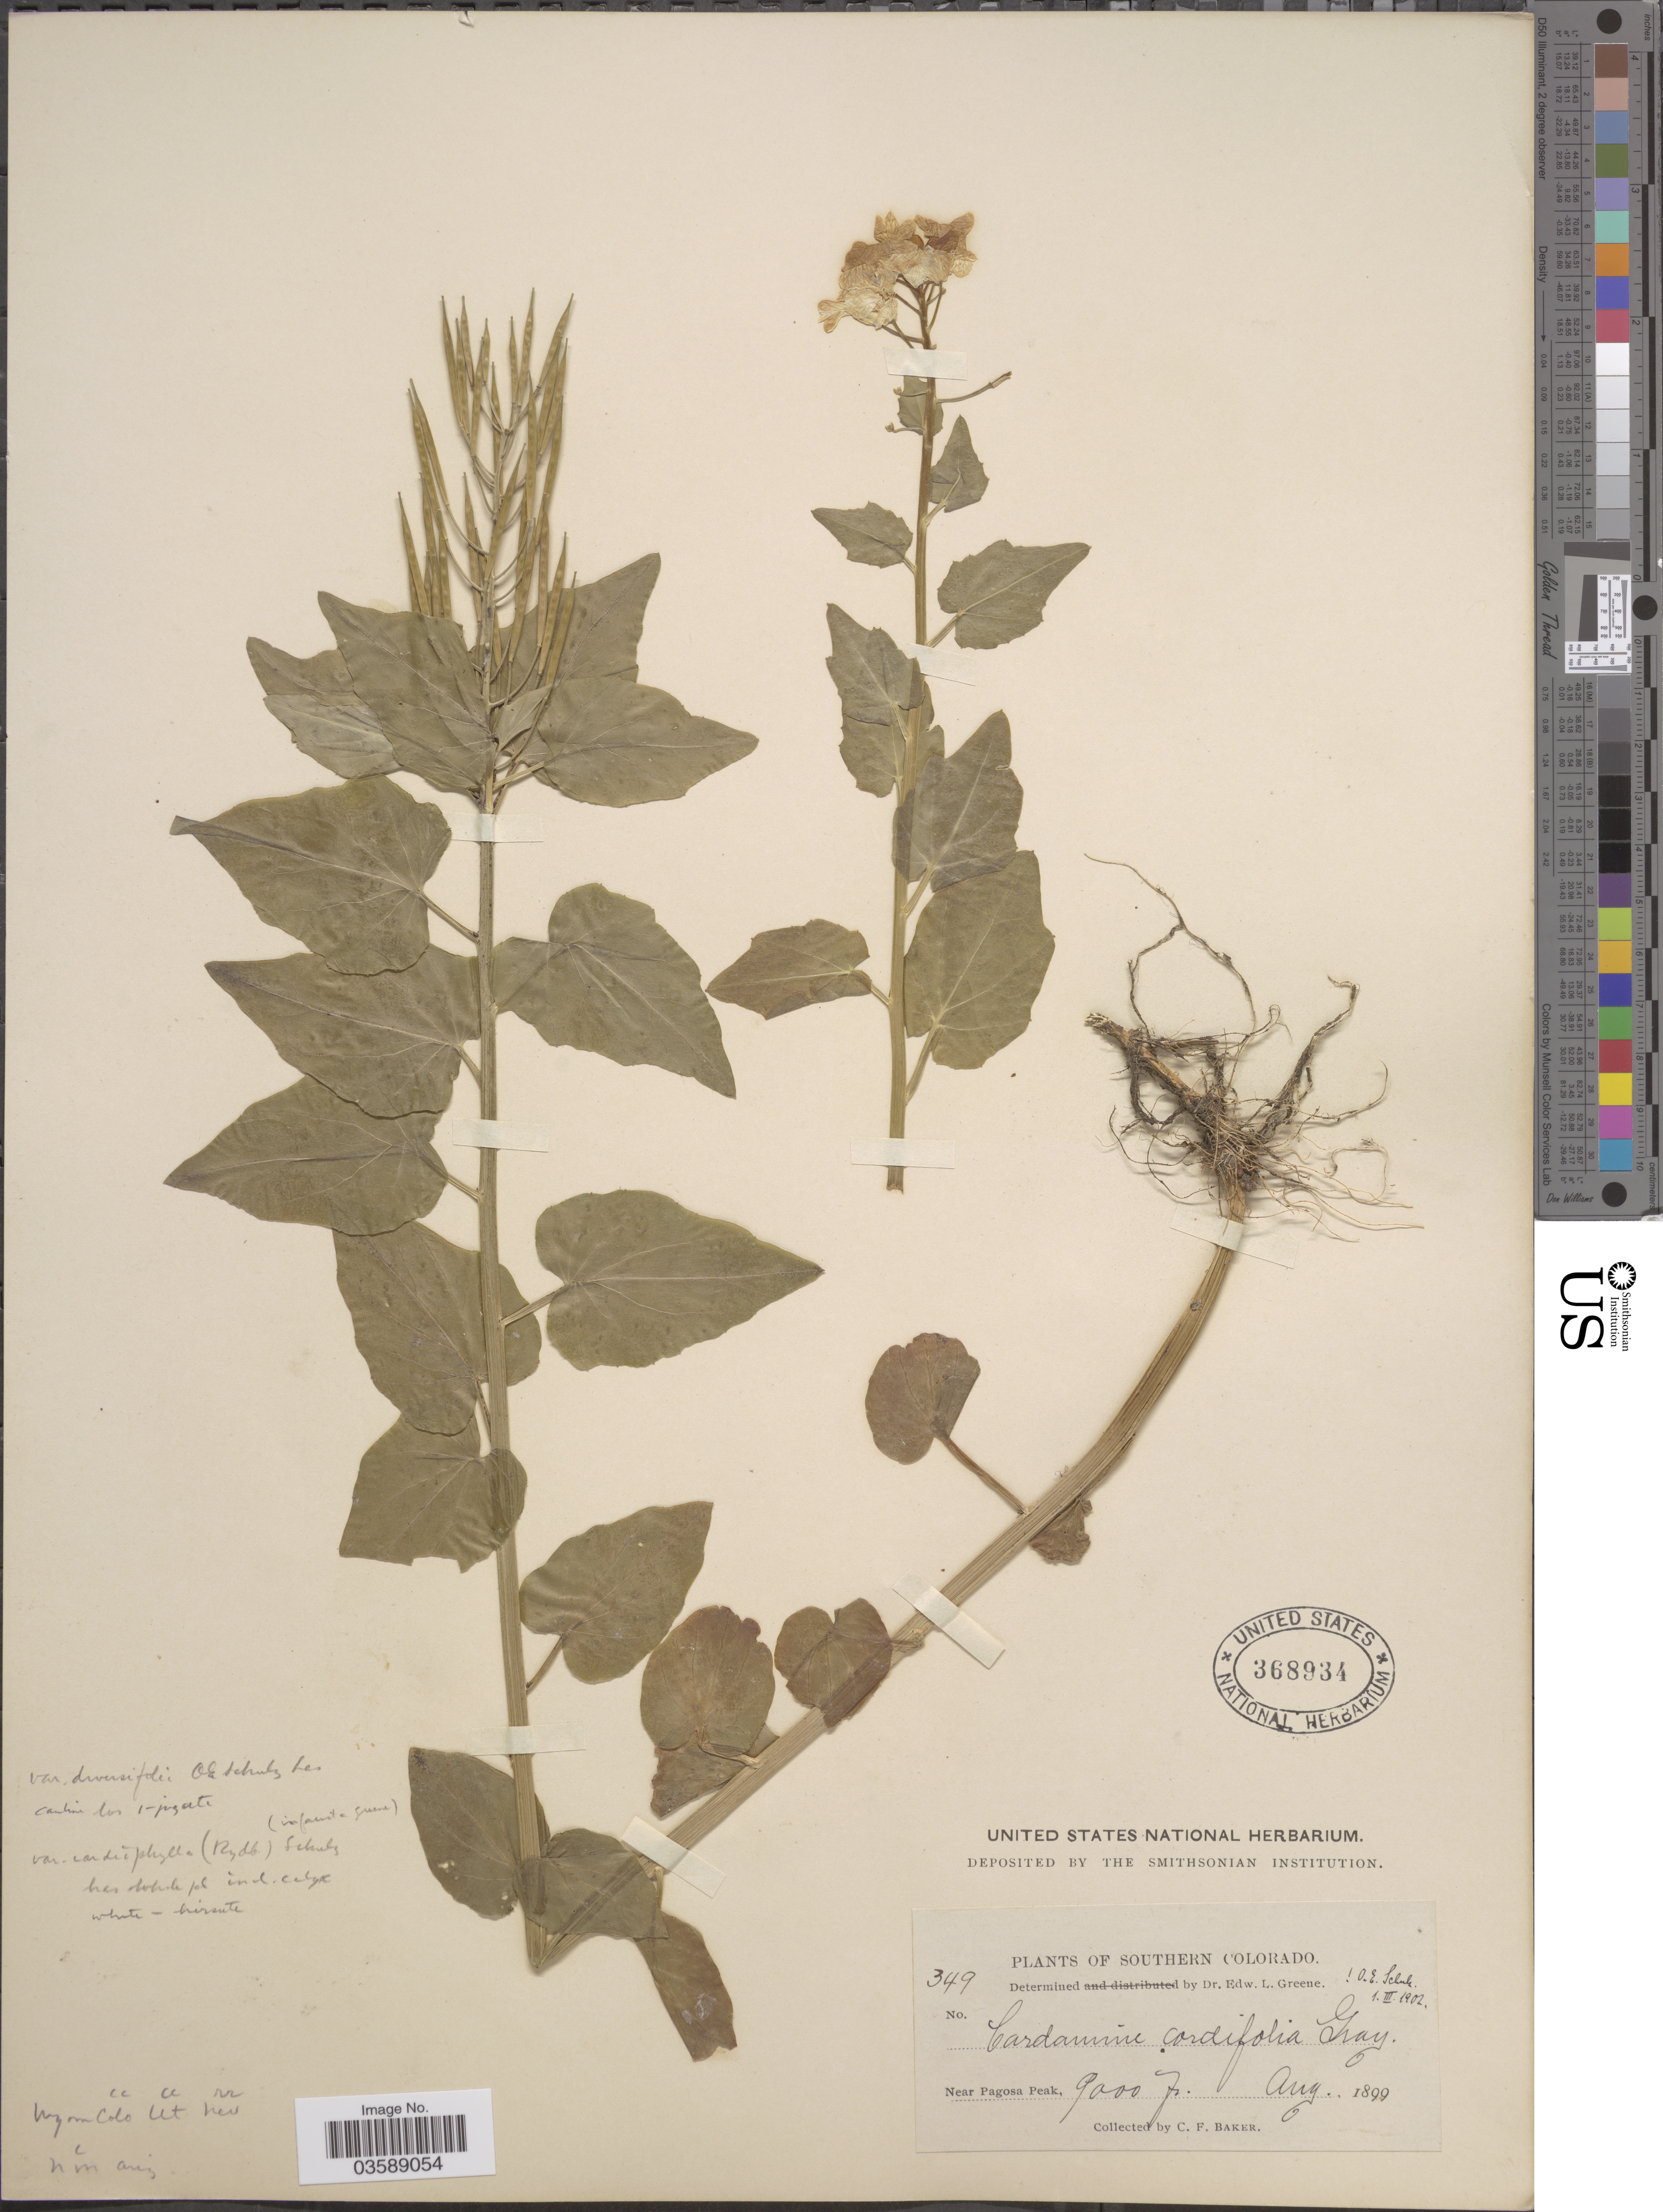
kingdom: Plantae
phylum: Tracheophyta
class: Magnoliopsida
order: Brassicales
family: Brassicaceae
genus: Cardamine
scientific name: Cardamine cordifolia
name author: A. Gray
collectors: C. F. Baker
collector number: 349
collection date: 1899-08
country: United States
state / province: Colorado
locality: Southern Colorado. Near Pagosa Peak.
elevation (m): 2743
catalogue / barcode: US 368934